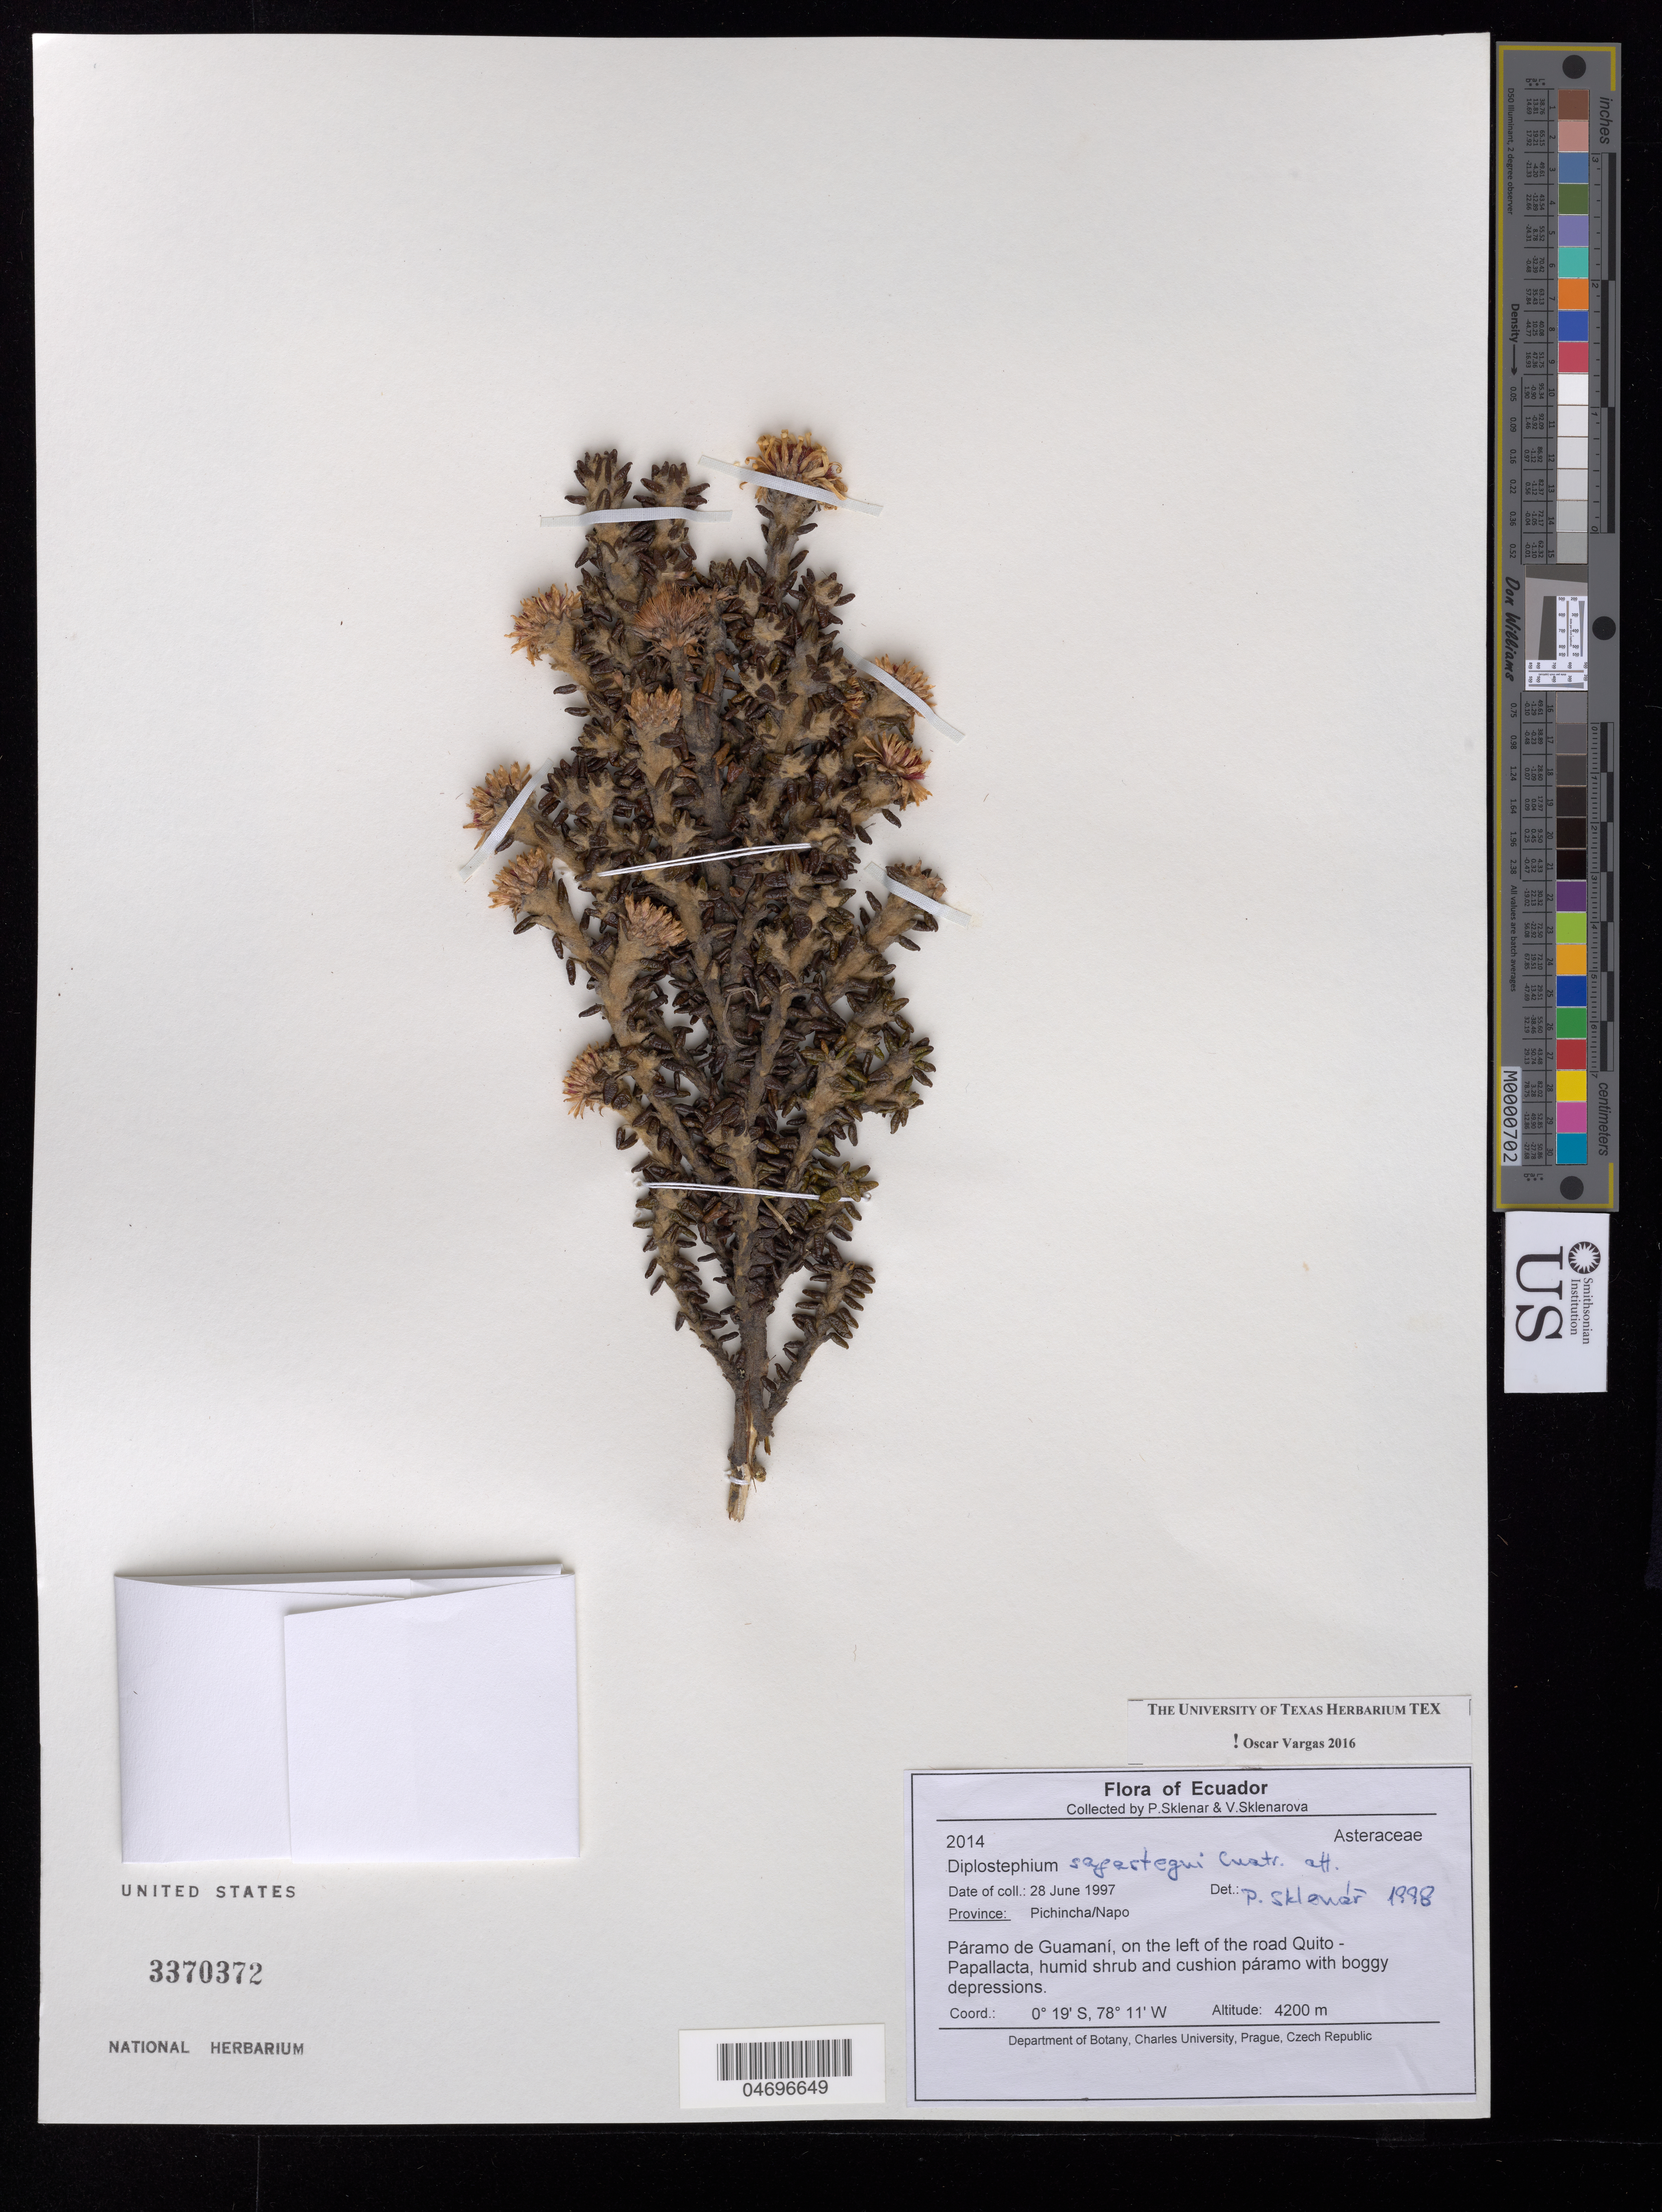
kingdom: Plantae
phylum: Tracheophyta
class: Magnoliopsida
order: Asterales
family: Asteraceae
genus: Diplostephium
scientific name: Diplostephium sagasteguii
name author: Cuatrec.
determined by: Vargas, Oscar M.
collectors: P. Sklenár & V. Sklenárová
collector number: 2014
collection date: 1997-07-28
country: Ecuador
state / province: Pichincha / Napo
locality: Paramo de Guamani, on the left side of the road Quito-Papallacta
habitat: Humid shrub and cushion paramo with boggy depressions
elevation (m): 4200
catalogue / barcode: US 3370372